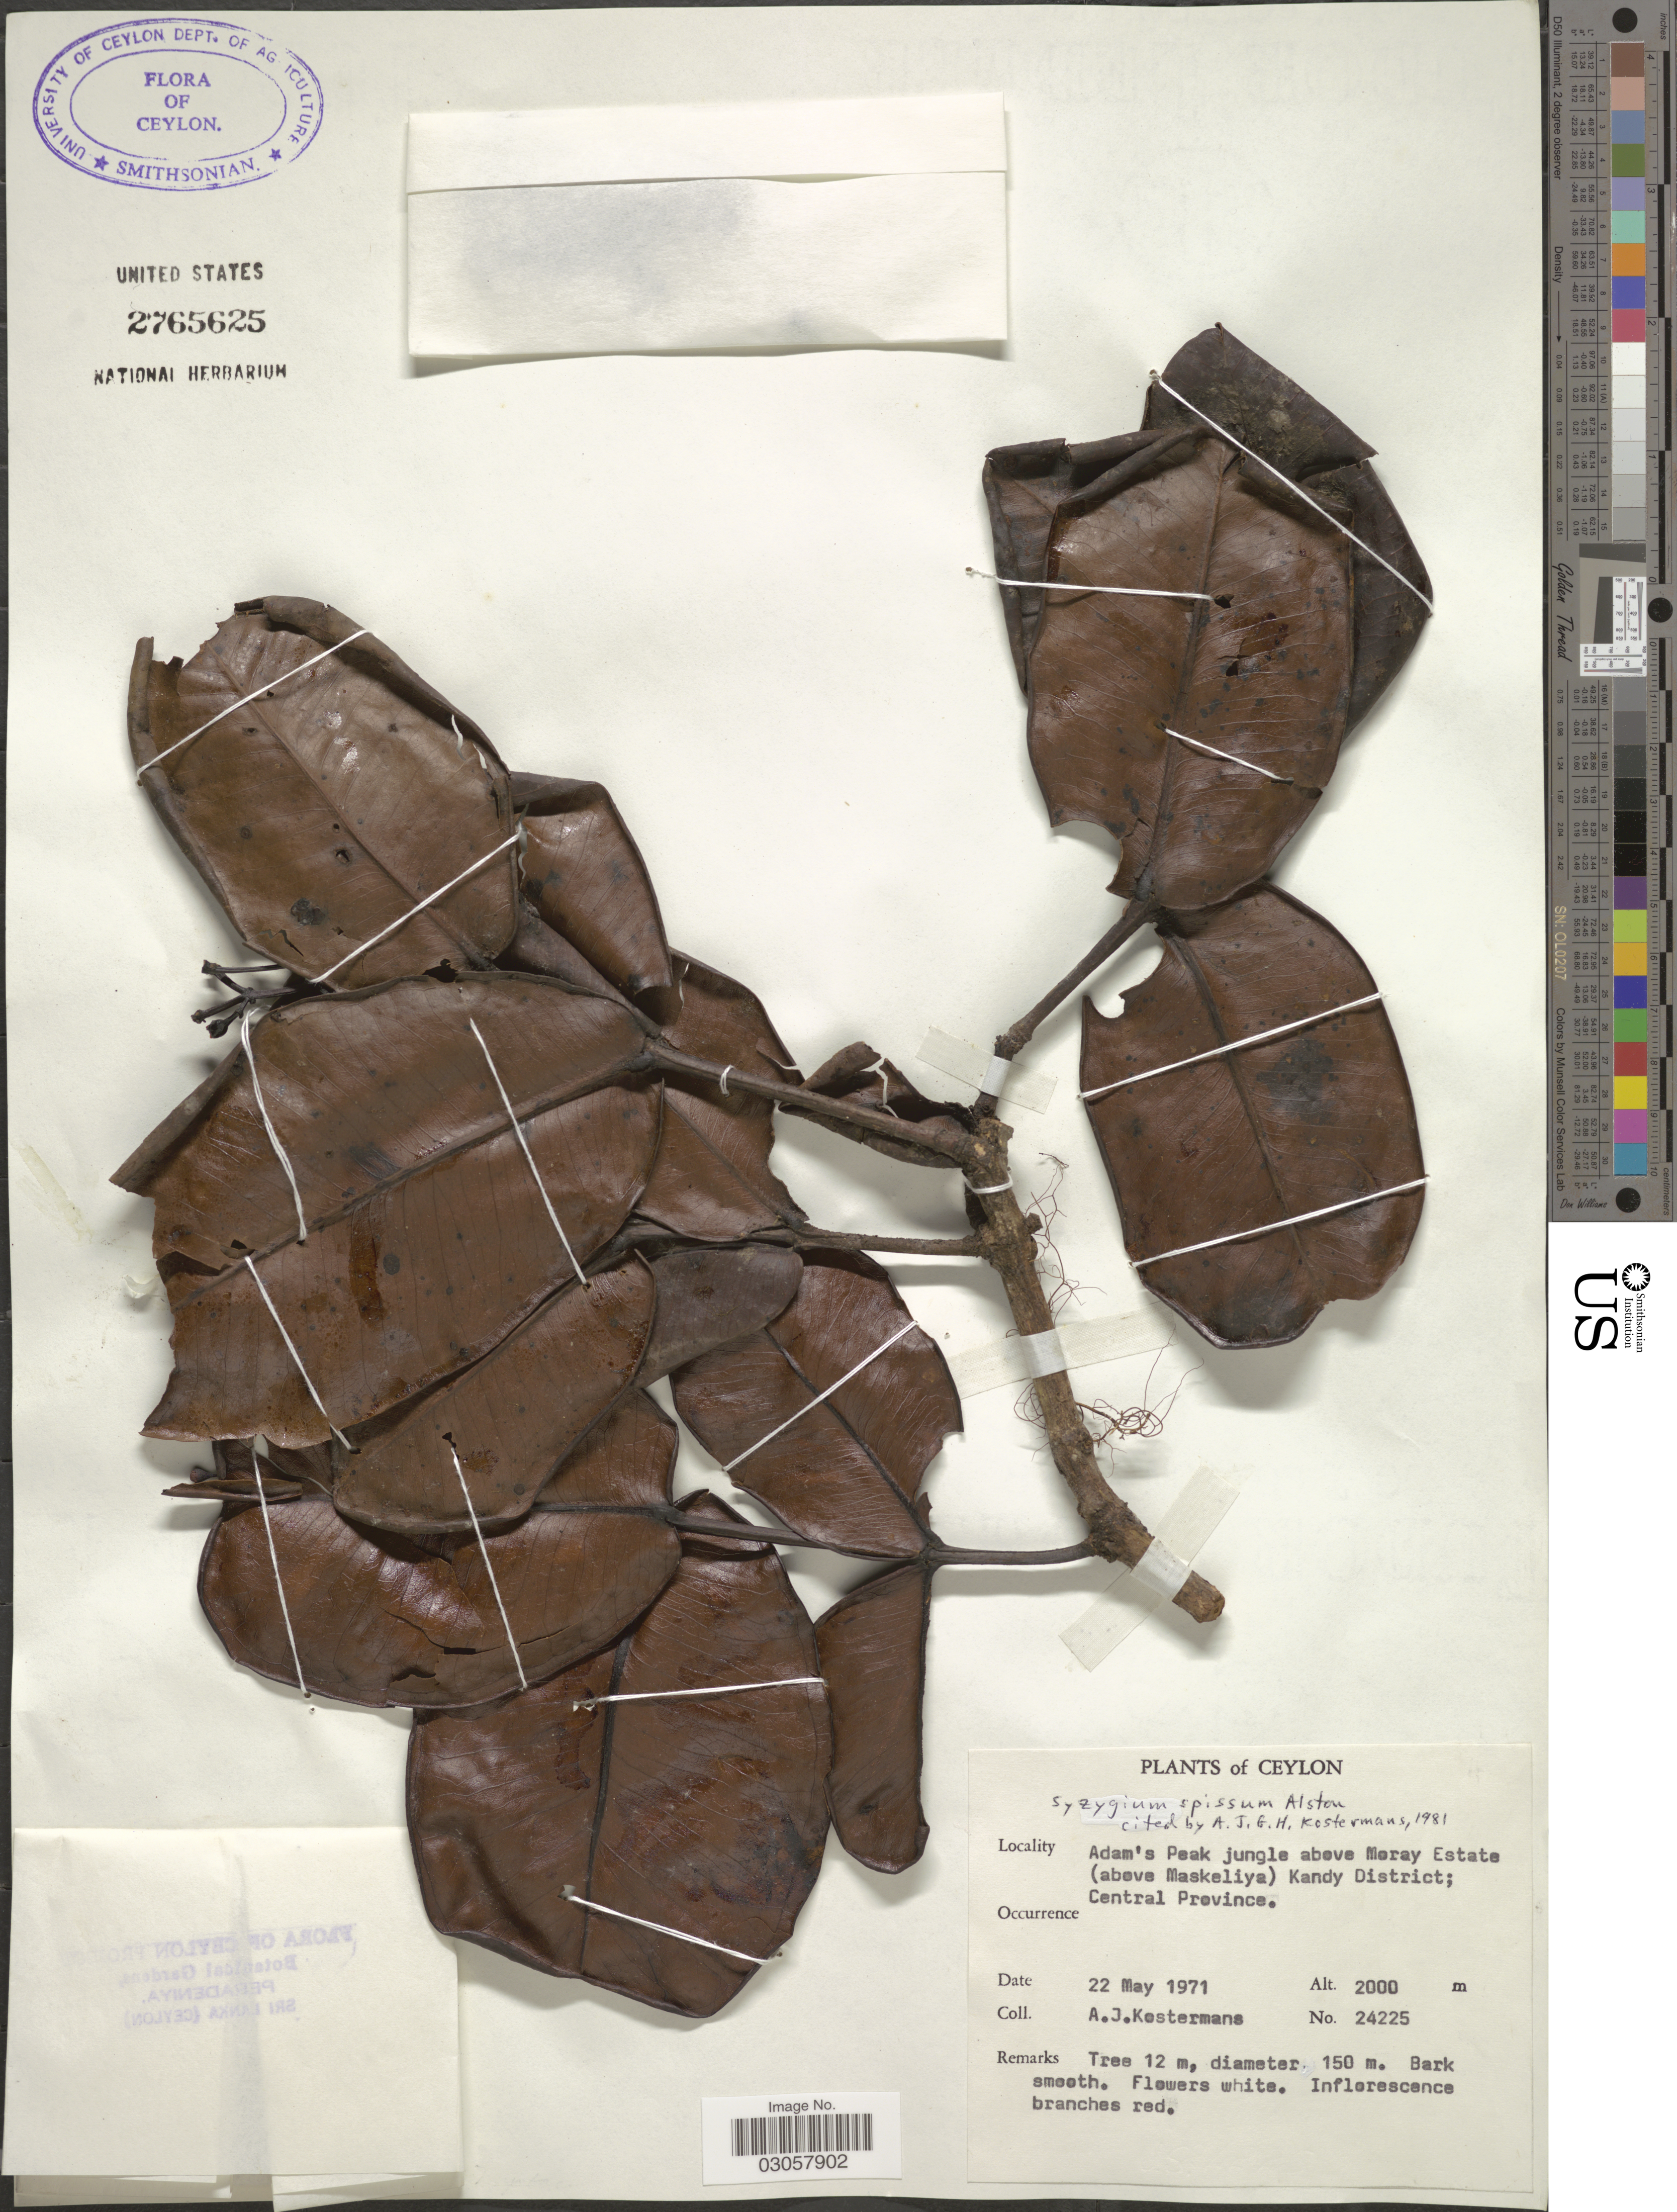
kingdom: Plantae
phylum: Tracheophyta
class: Magnoliopsida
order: Myrtales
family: Myrtaceae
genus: Syzygium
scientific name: Syzygium spissum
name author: Alston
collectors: A. J. G. Kostermans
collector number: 24225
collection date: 1971-05-22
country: Sri Lanka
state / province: Central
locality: Ceylon. Adam's Peak jungle above Moray Estate (above Maskeliya) Kandy District.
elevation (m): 2000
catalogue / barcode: US 2765625